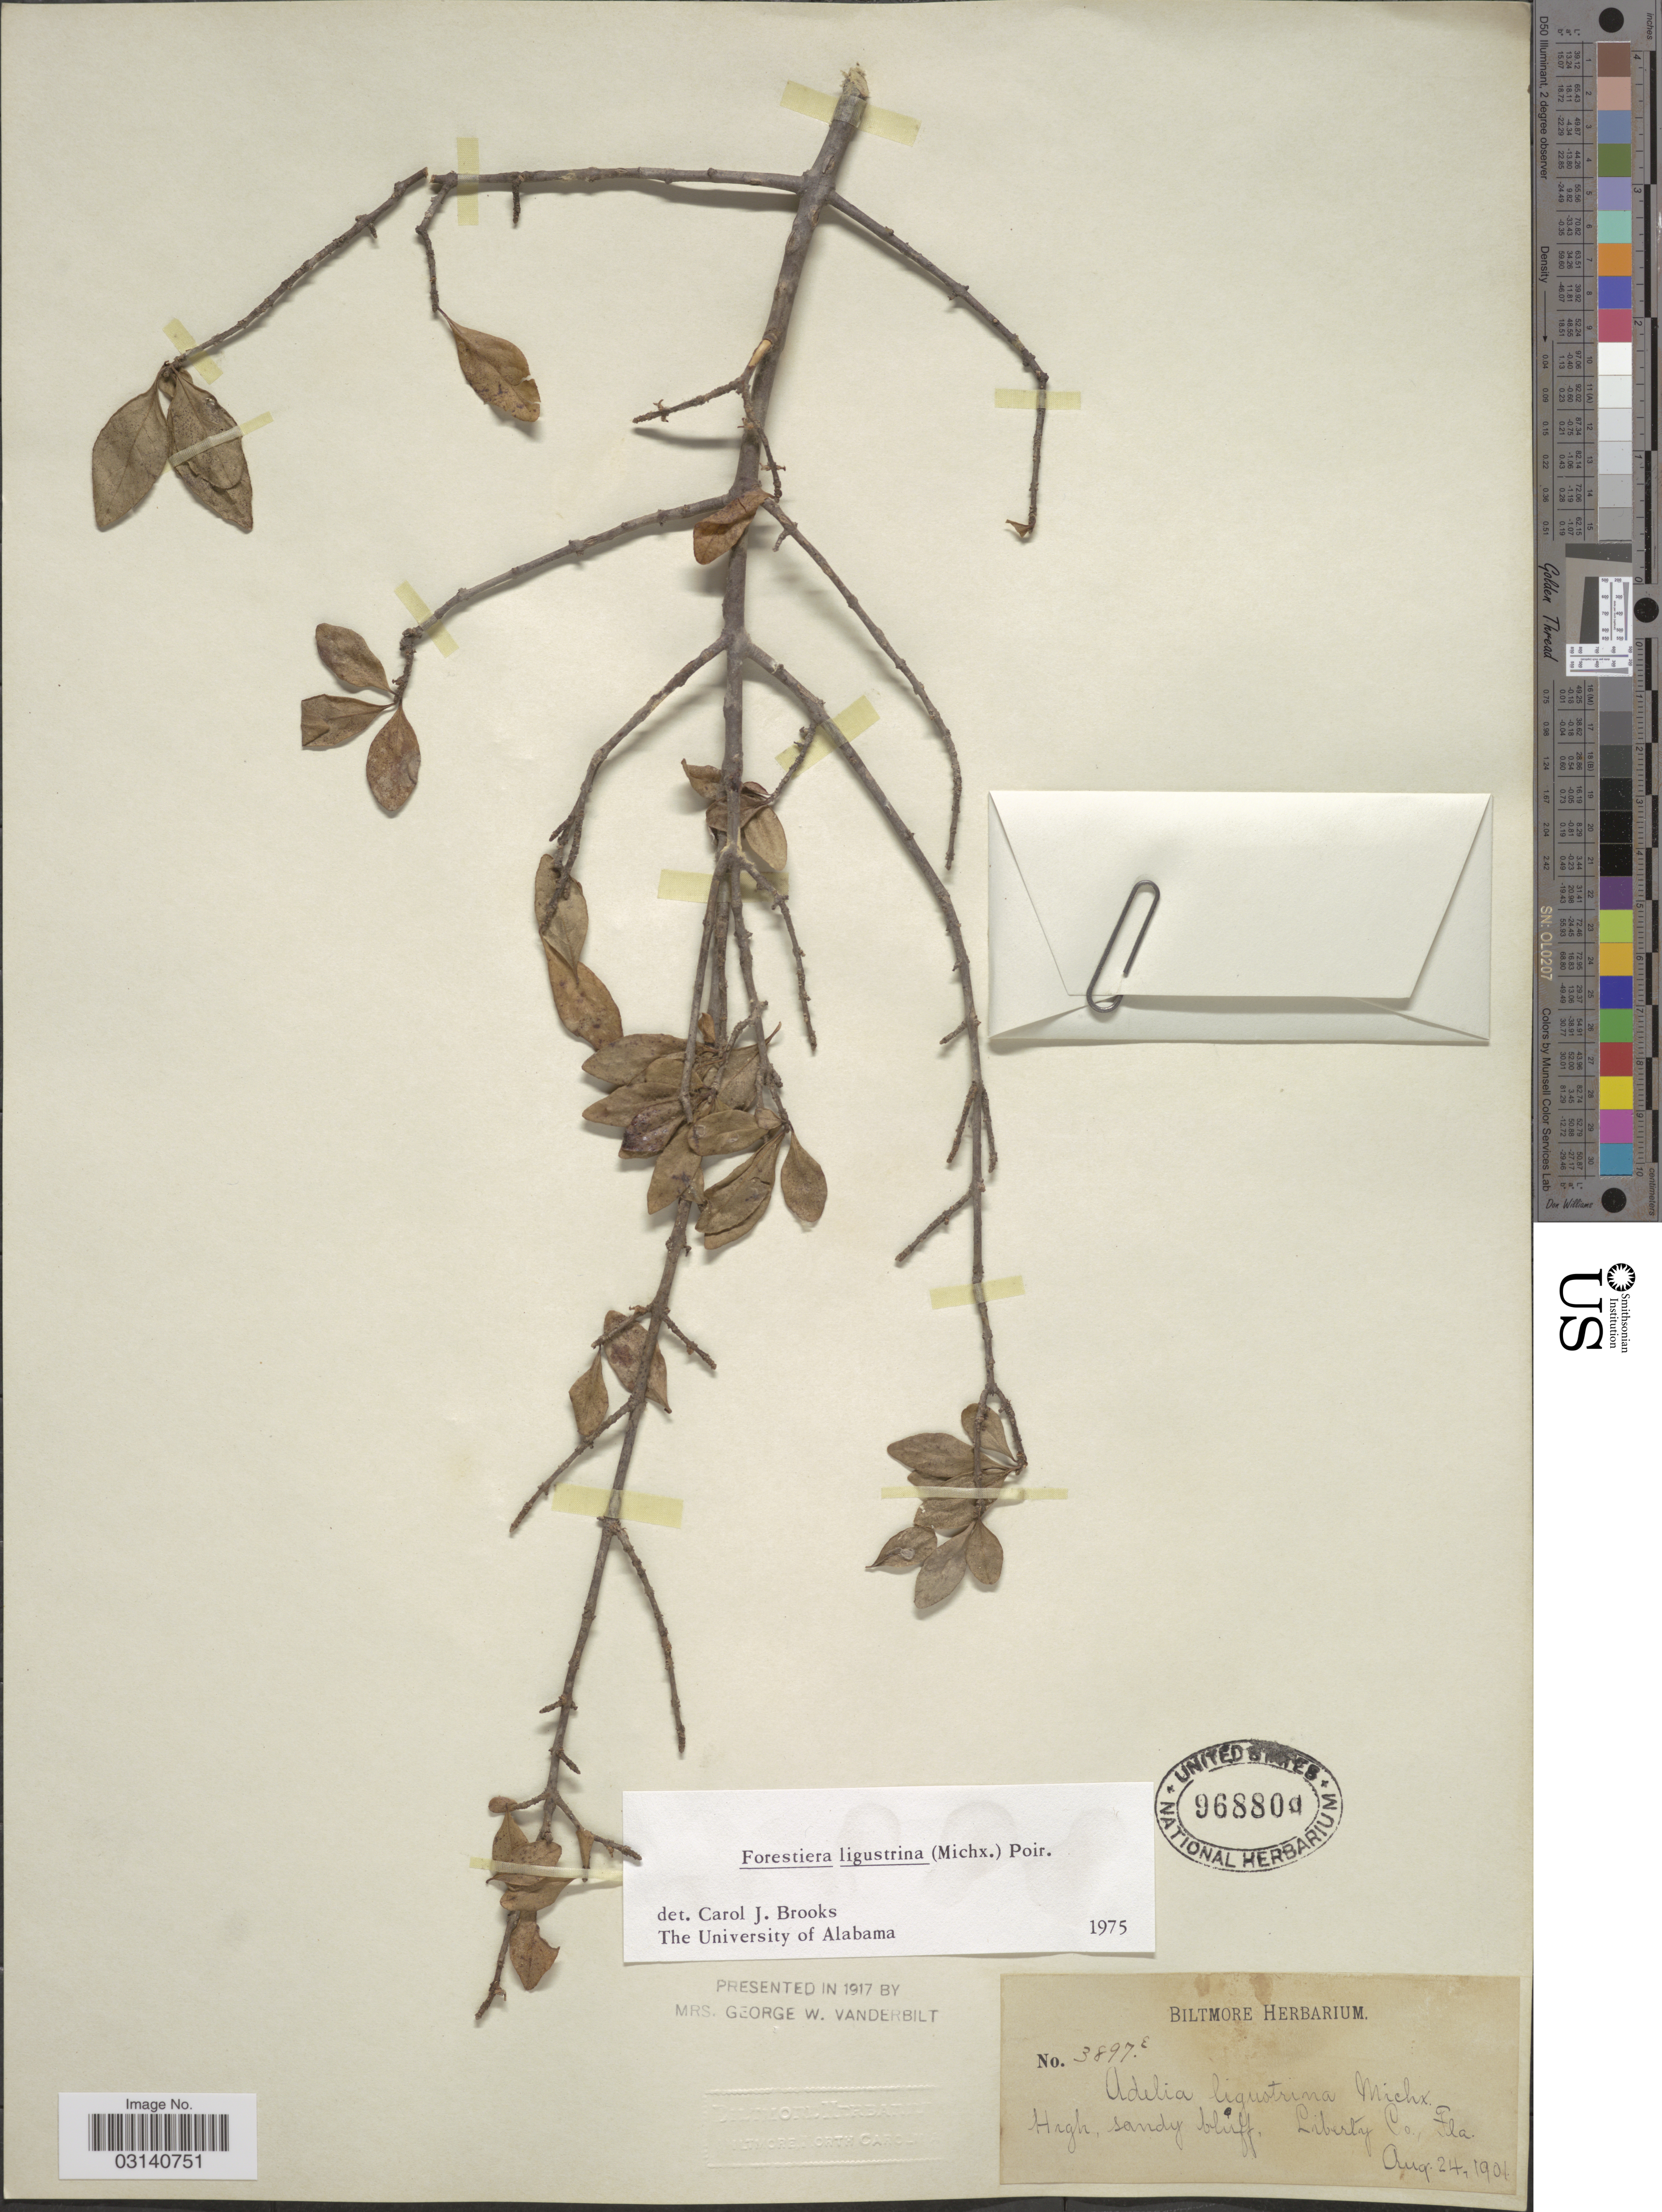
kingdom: Plantae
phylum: Tracheophyta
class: Magnoliopsida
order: Lamiales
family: Oleaceae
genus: Forestiera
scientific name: Forestiera ligustrina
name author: (Michx.) Poir.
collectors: ex herb. Biltmore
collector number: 3897E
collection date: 1901-08-24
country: United States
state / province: Florida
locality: Liberty Co.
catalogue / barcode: US 968800